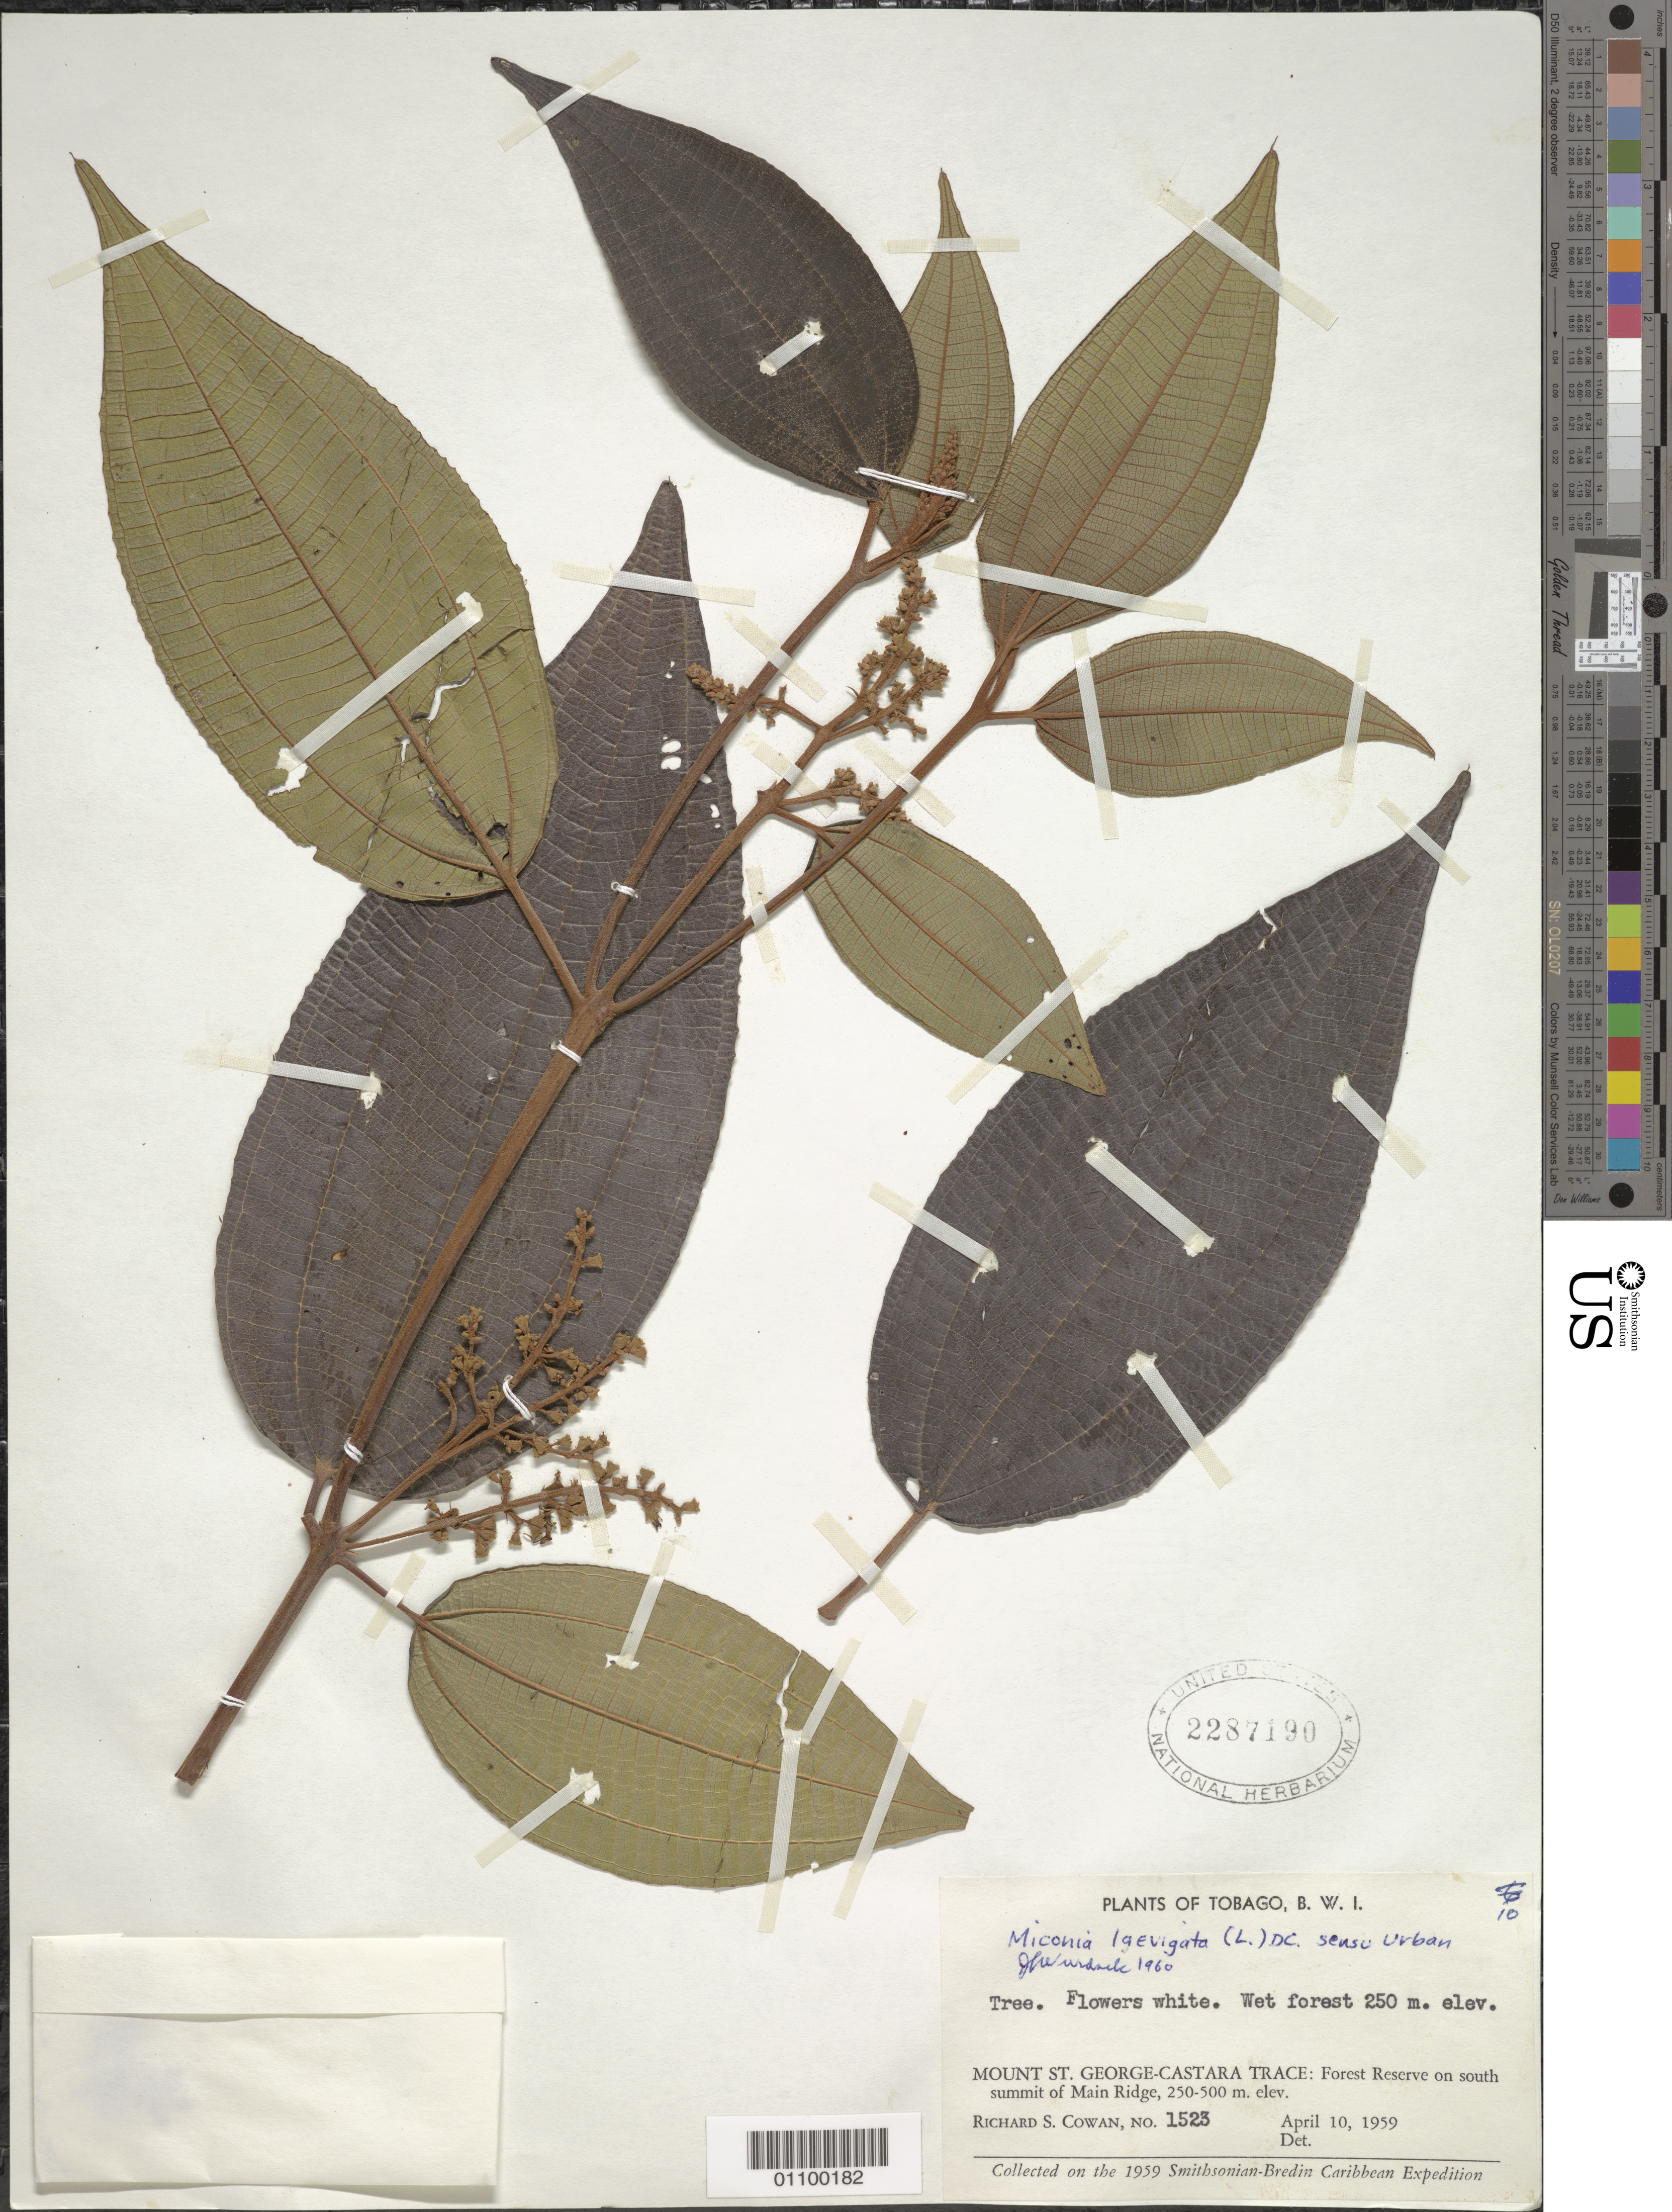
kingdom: Plantae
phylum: Tracheophyta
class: Magnoliopsida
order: Myrtales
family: Melastomataceae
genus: Miconia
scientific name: Miconia laevigata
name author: (L.) D. Don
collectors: R. S. Cowan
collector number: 1523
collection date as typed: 10 Apr 1959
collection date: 1959-04-10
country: Trinidad and Tobago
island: Tobago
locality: Mount St. George-Castara Trace: Forest Reserve on S summit of Main Ridge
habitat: wet forest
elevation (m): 250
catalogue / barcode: US 2287190